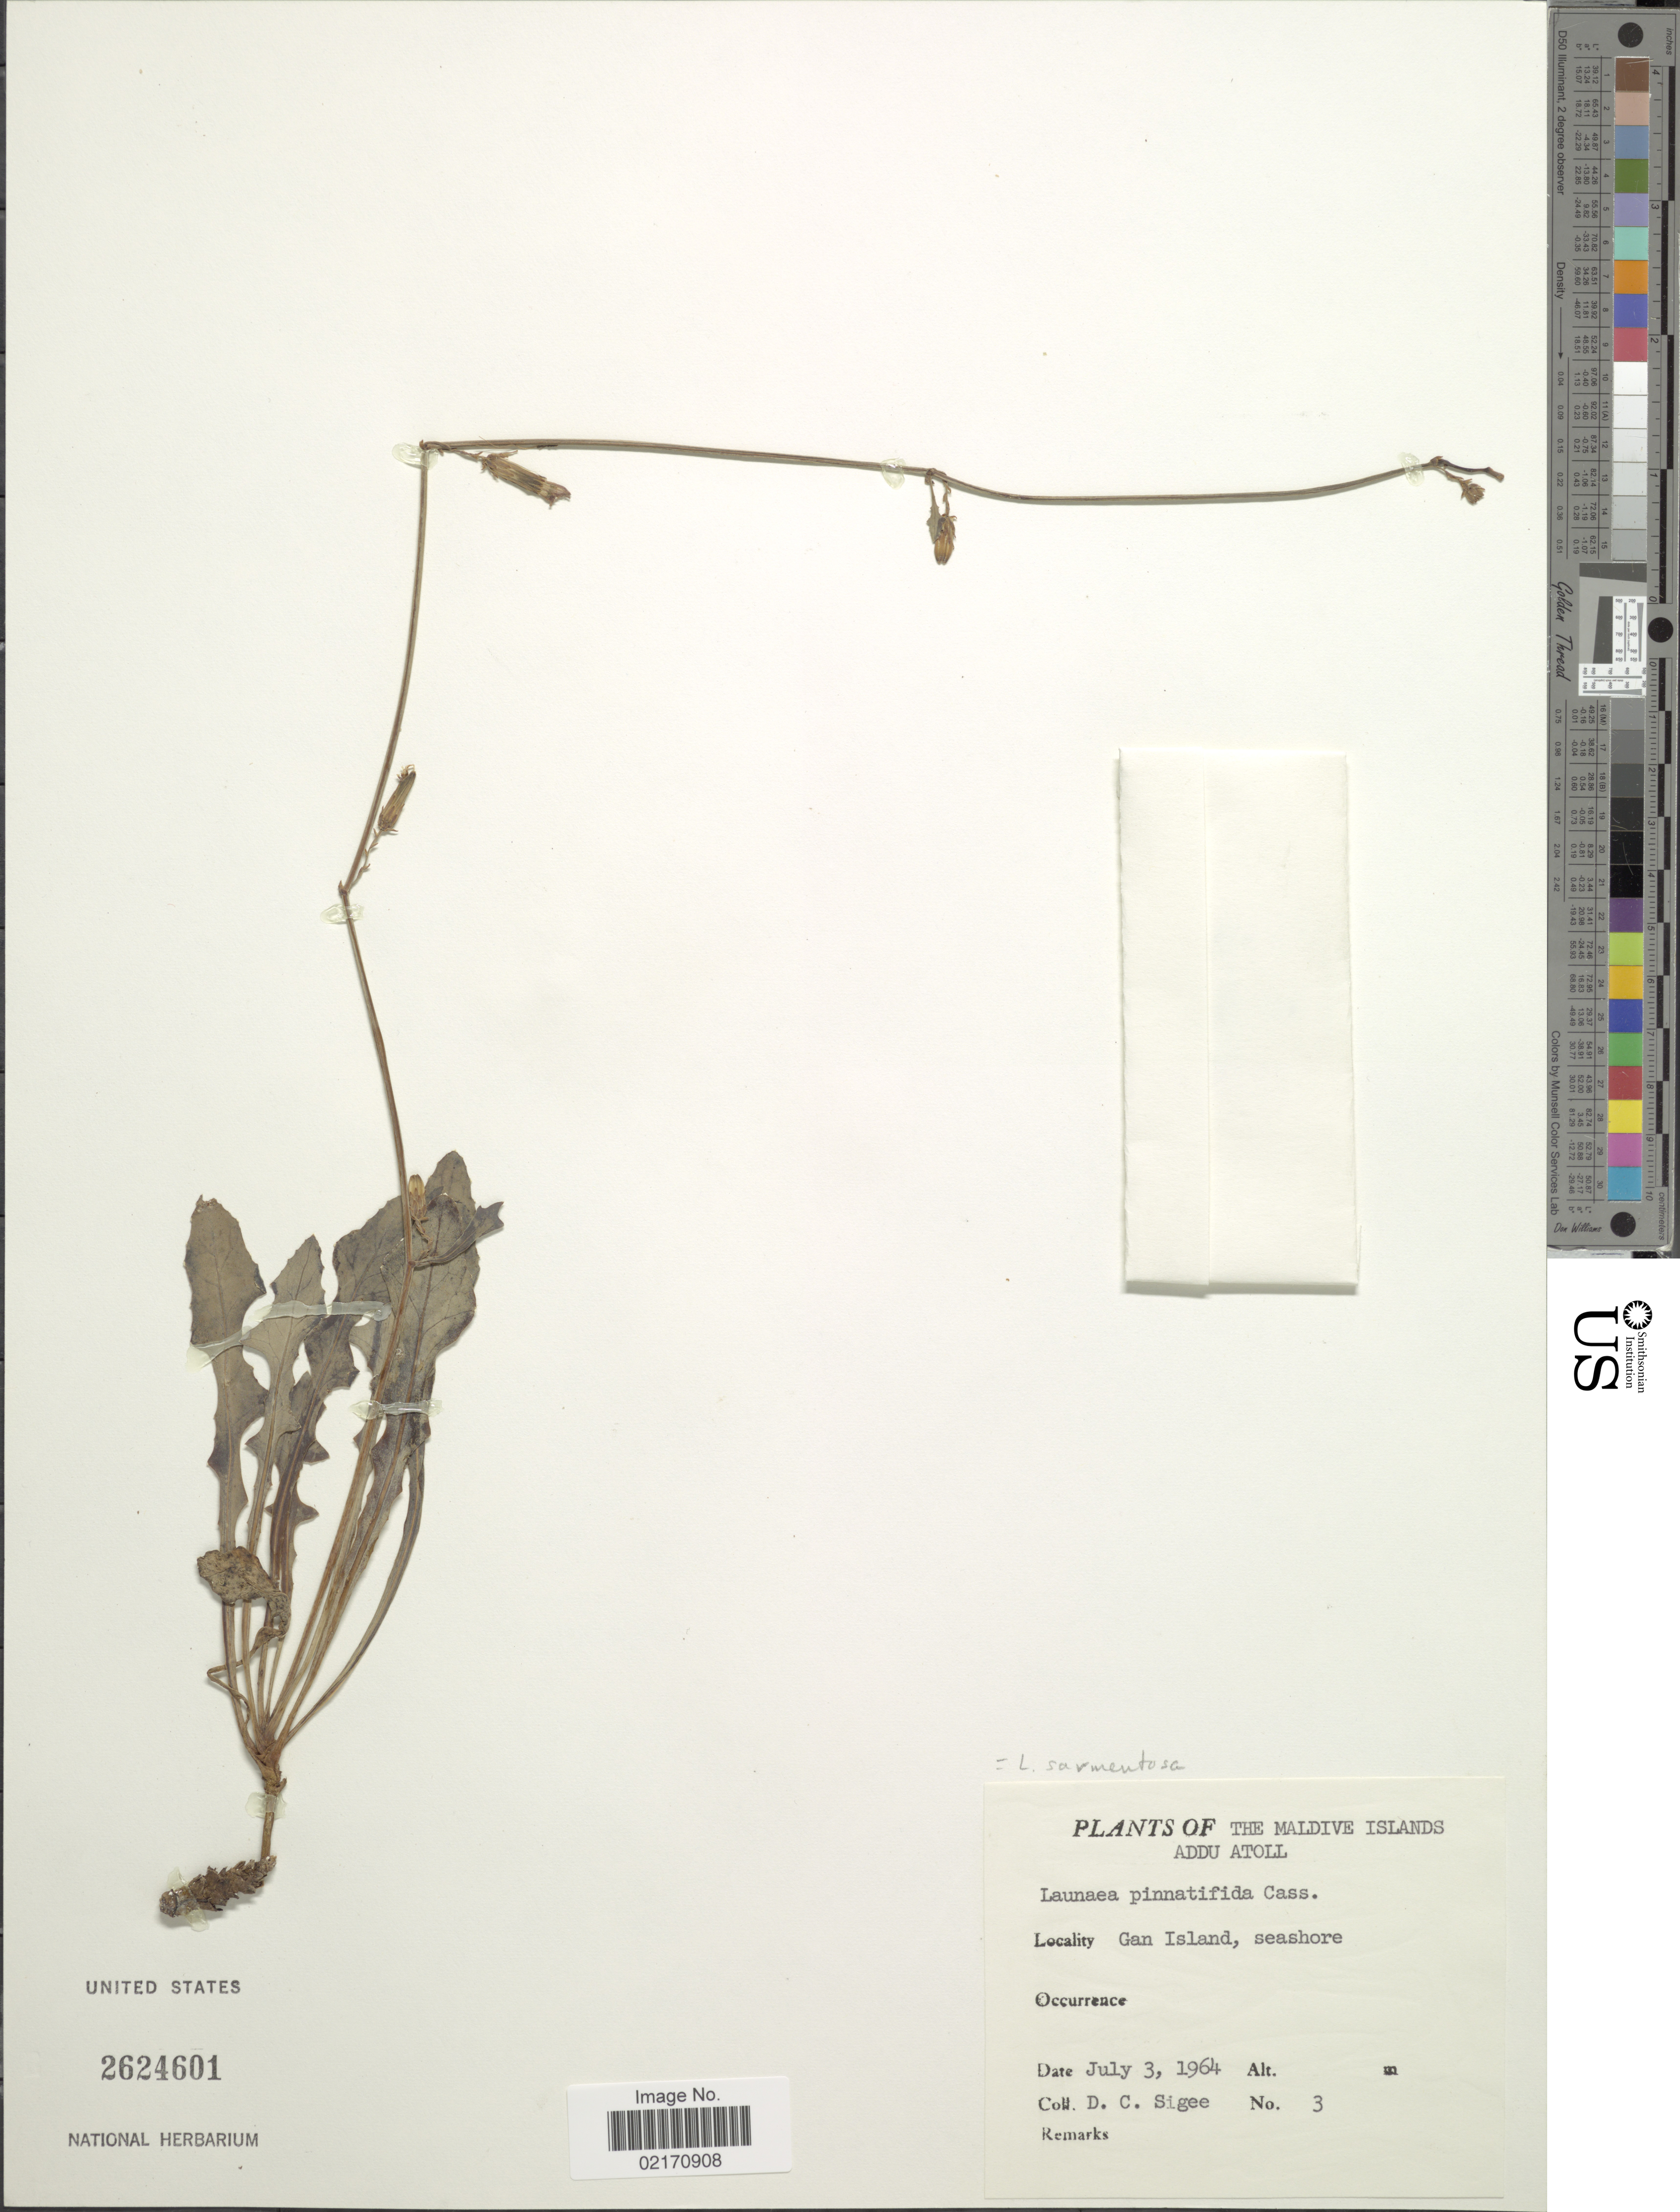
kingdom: Plantae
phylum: Tracheophyta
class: Magnoliopsida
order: Asterales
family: Asteraceae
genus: Launaea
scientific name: Launaea sarmentosa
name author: (Willd.) Kuntze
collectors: D. C. Sigee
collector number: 3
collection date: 1964-07-03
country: Maldive Islands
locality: Addu Atoll, Gan Island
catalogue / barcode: US 2624601